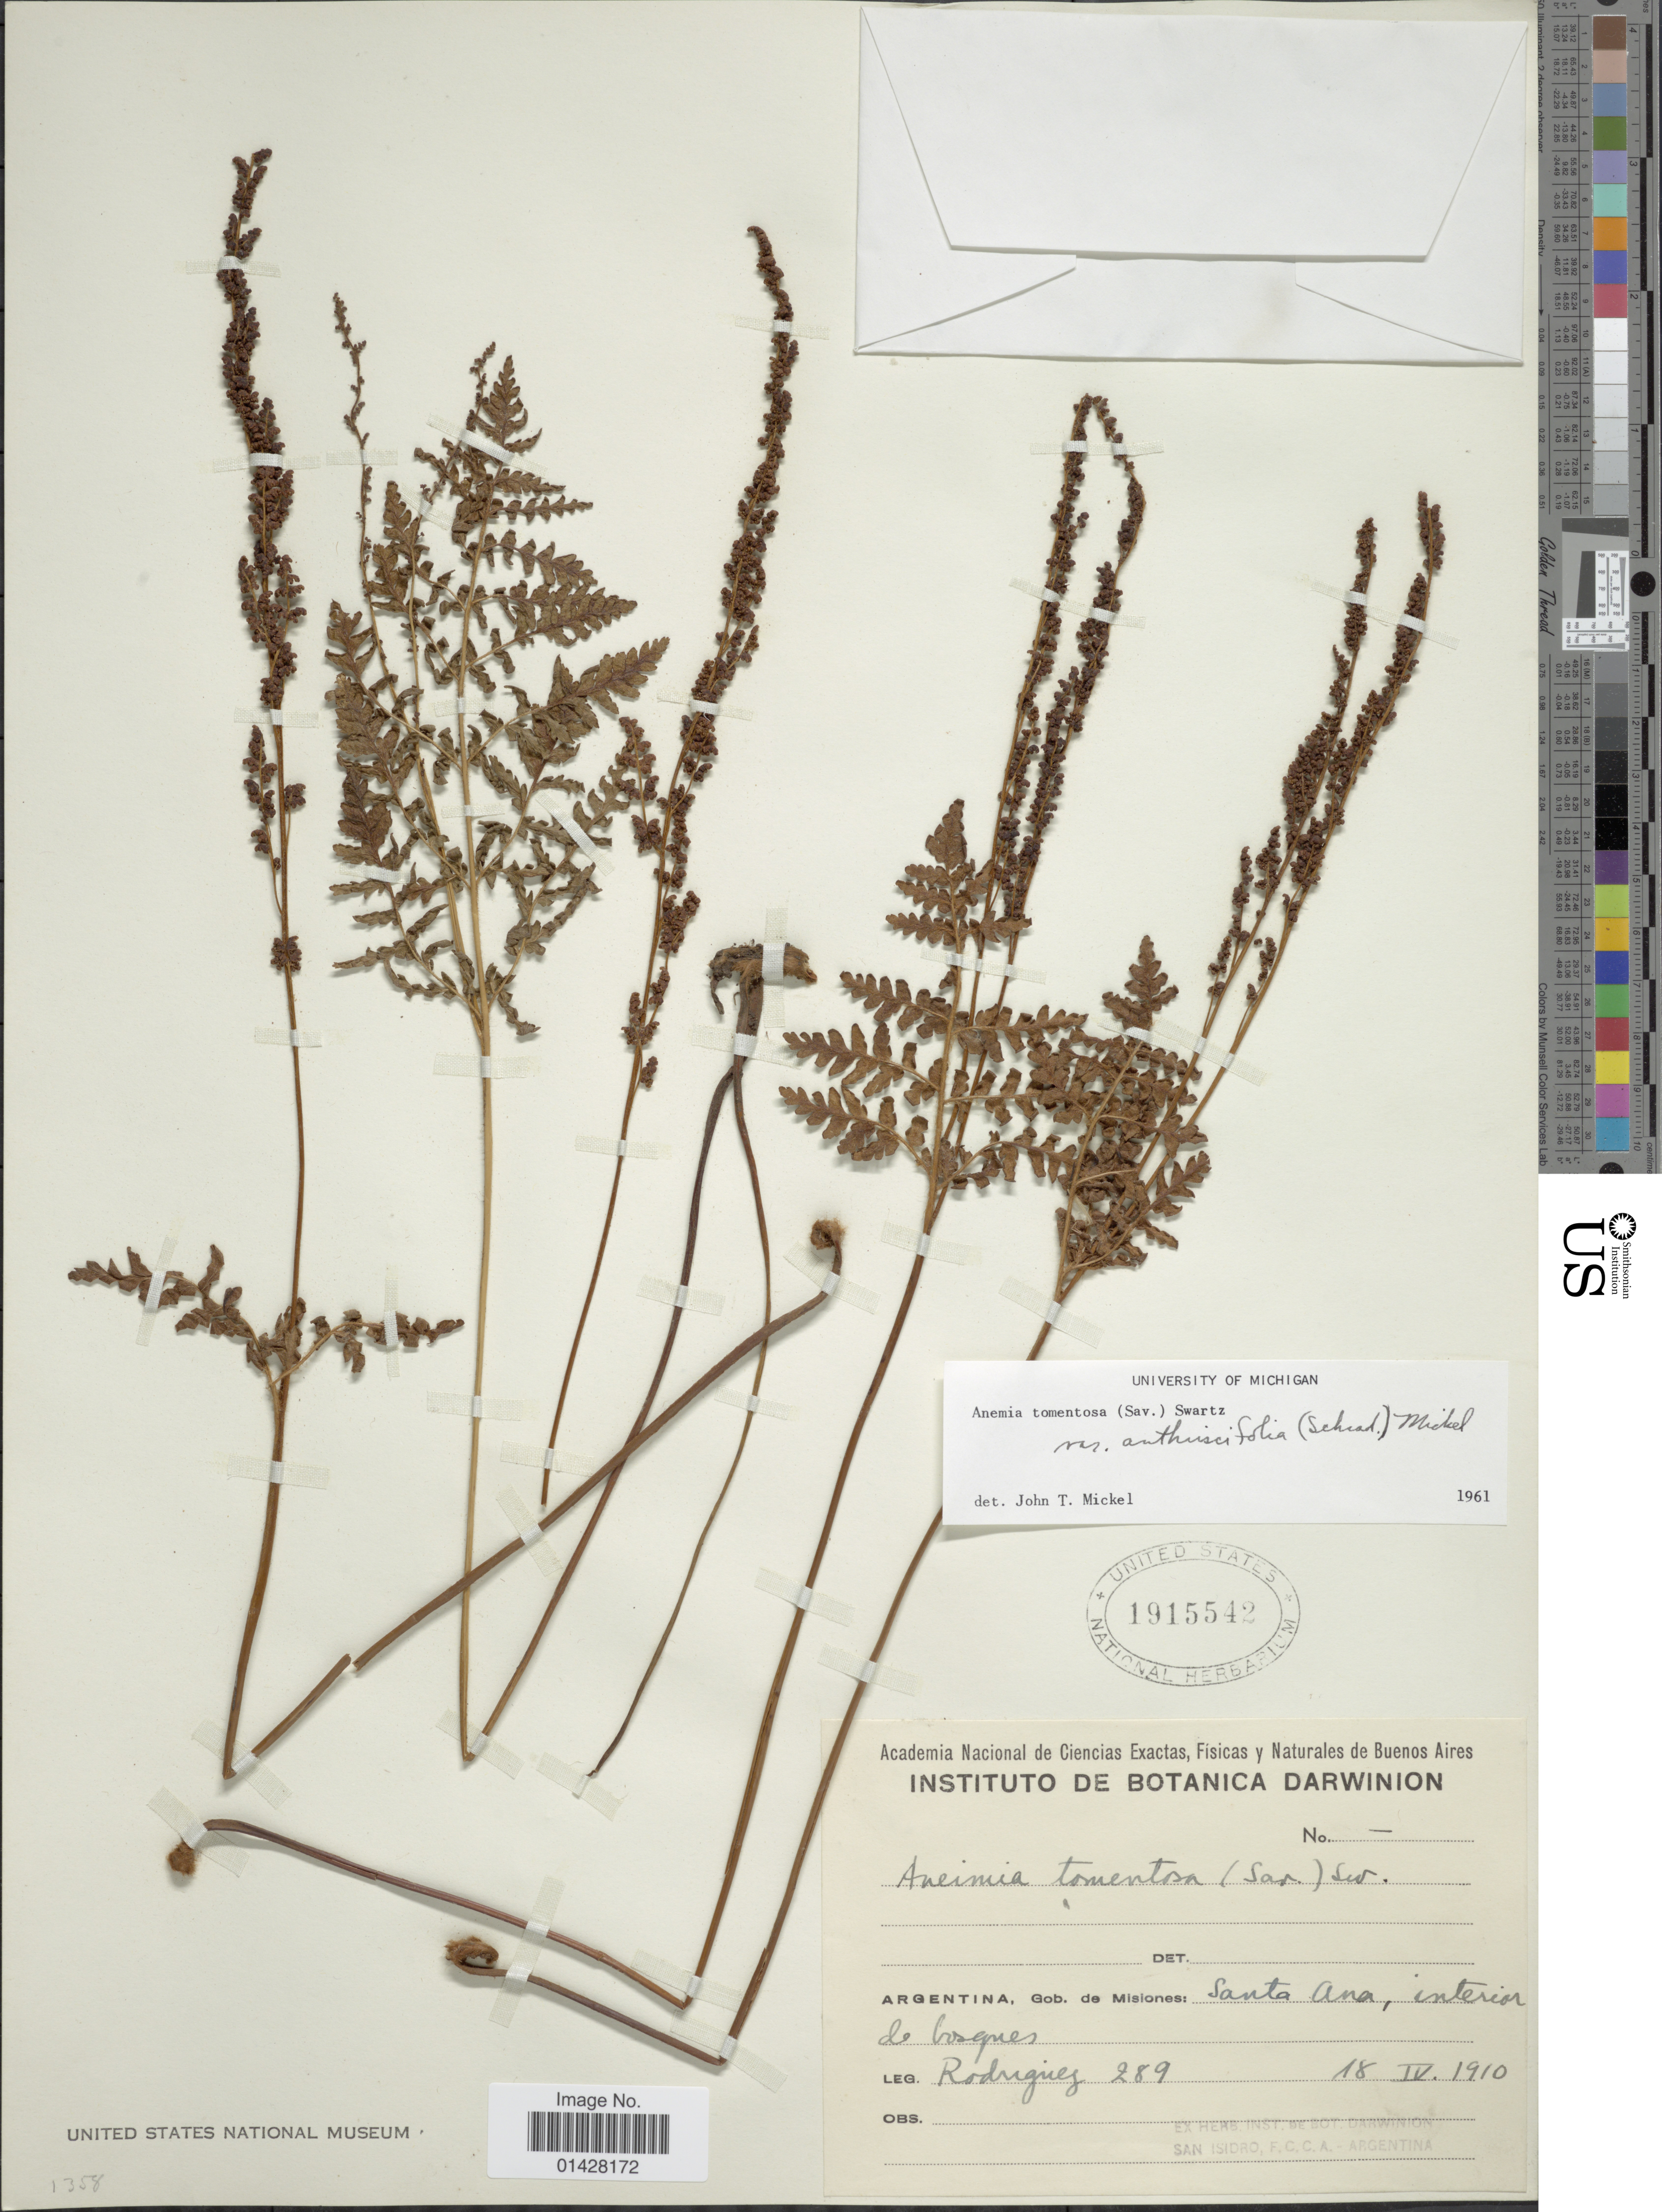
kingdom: Plantae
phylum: Tracheophyta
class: Polypodiopsida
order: Schizaeales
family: Anemiaceae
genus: Anemia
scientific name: Anemia tomentosa var. anthriscifolia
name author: (Schrad.) Mickel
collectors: Rodriguez, --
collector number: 289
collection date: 1910-04-18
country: Argentina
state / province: Misiones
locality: Argentina, Gob. de Misiones: Santa Ana, interior de bosques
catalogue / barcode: US 1915542